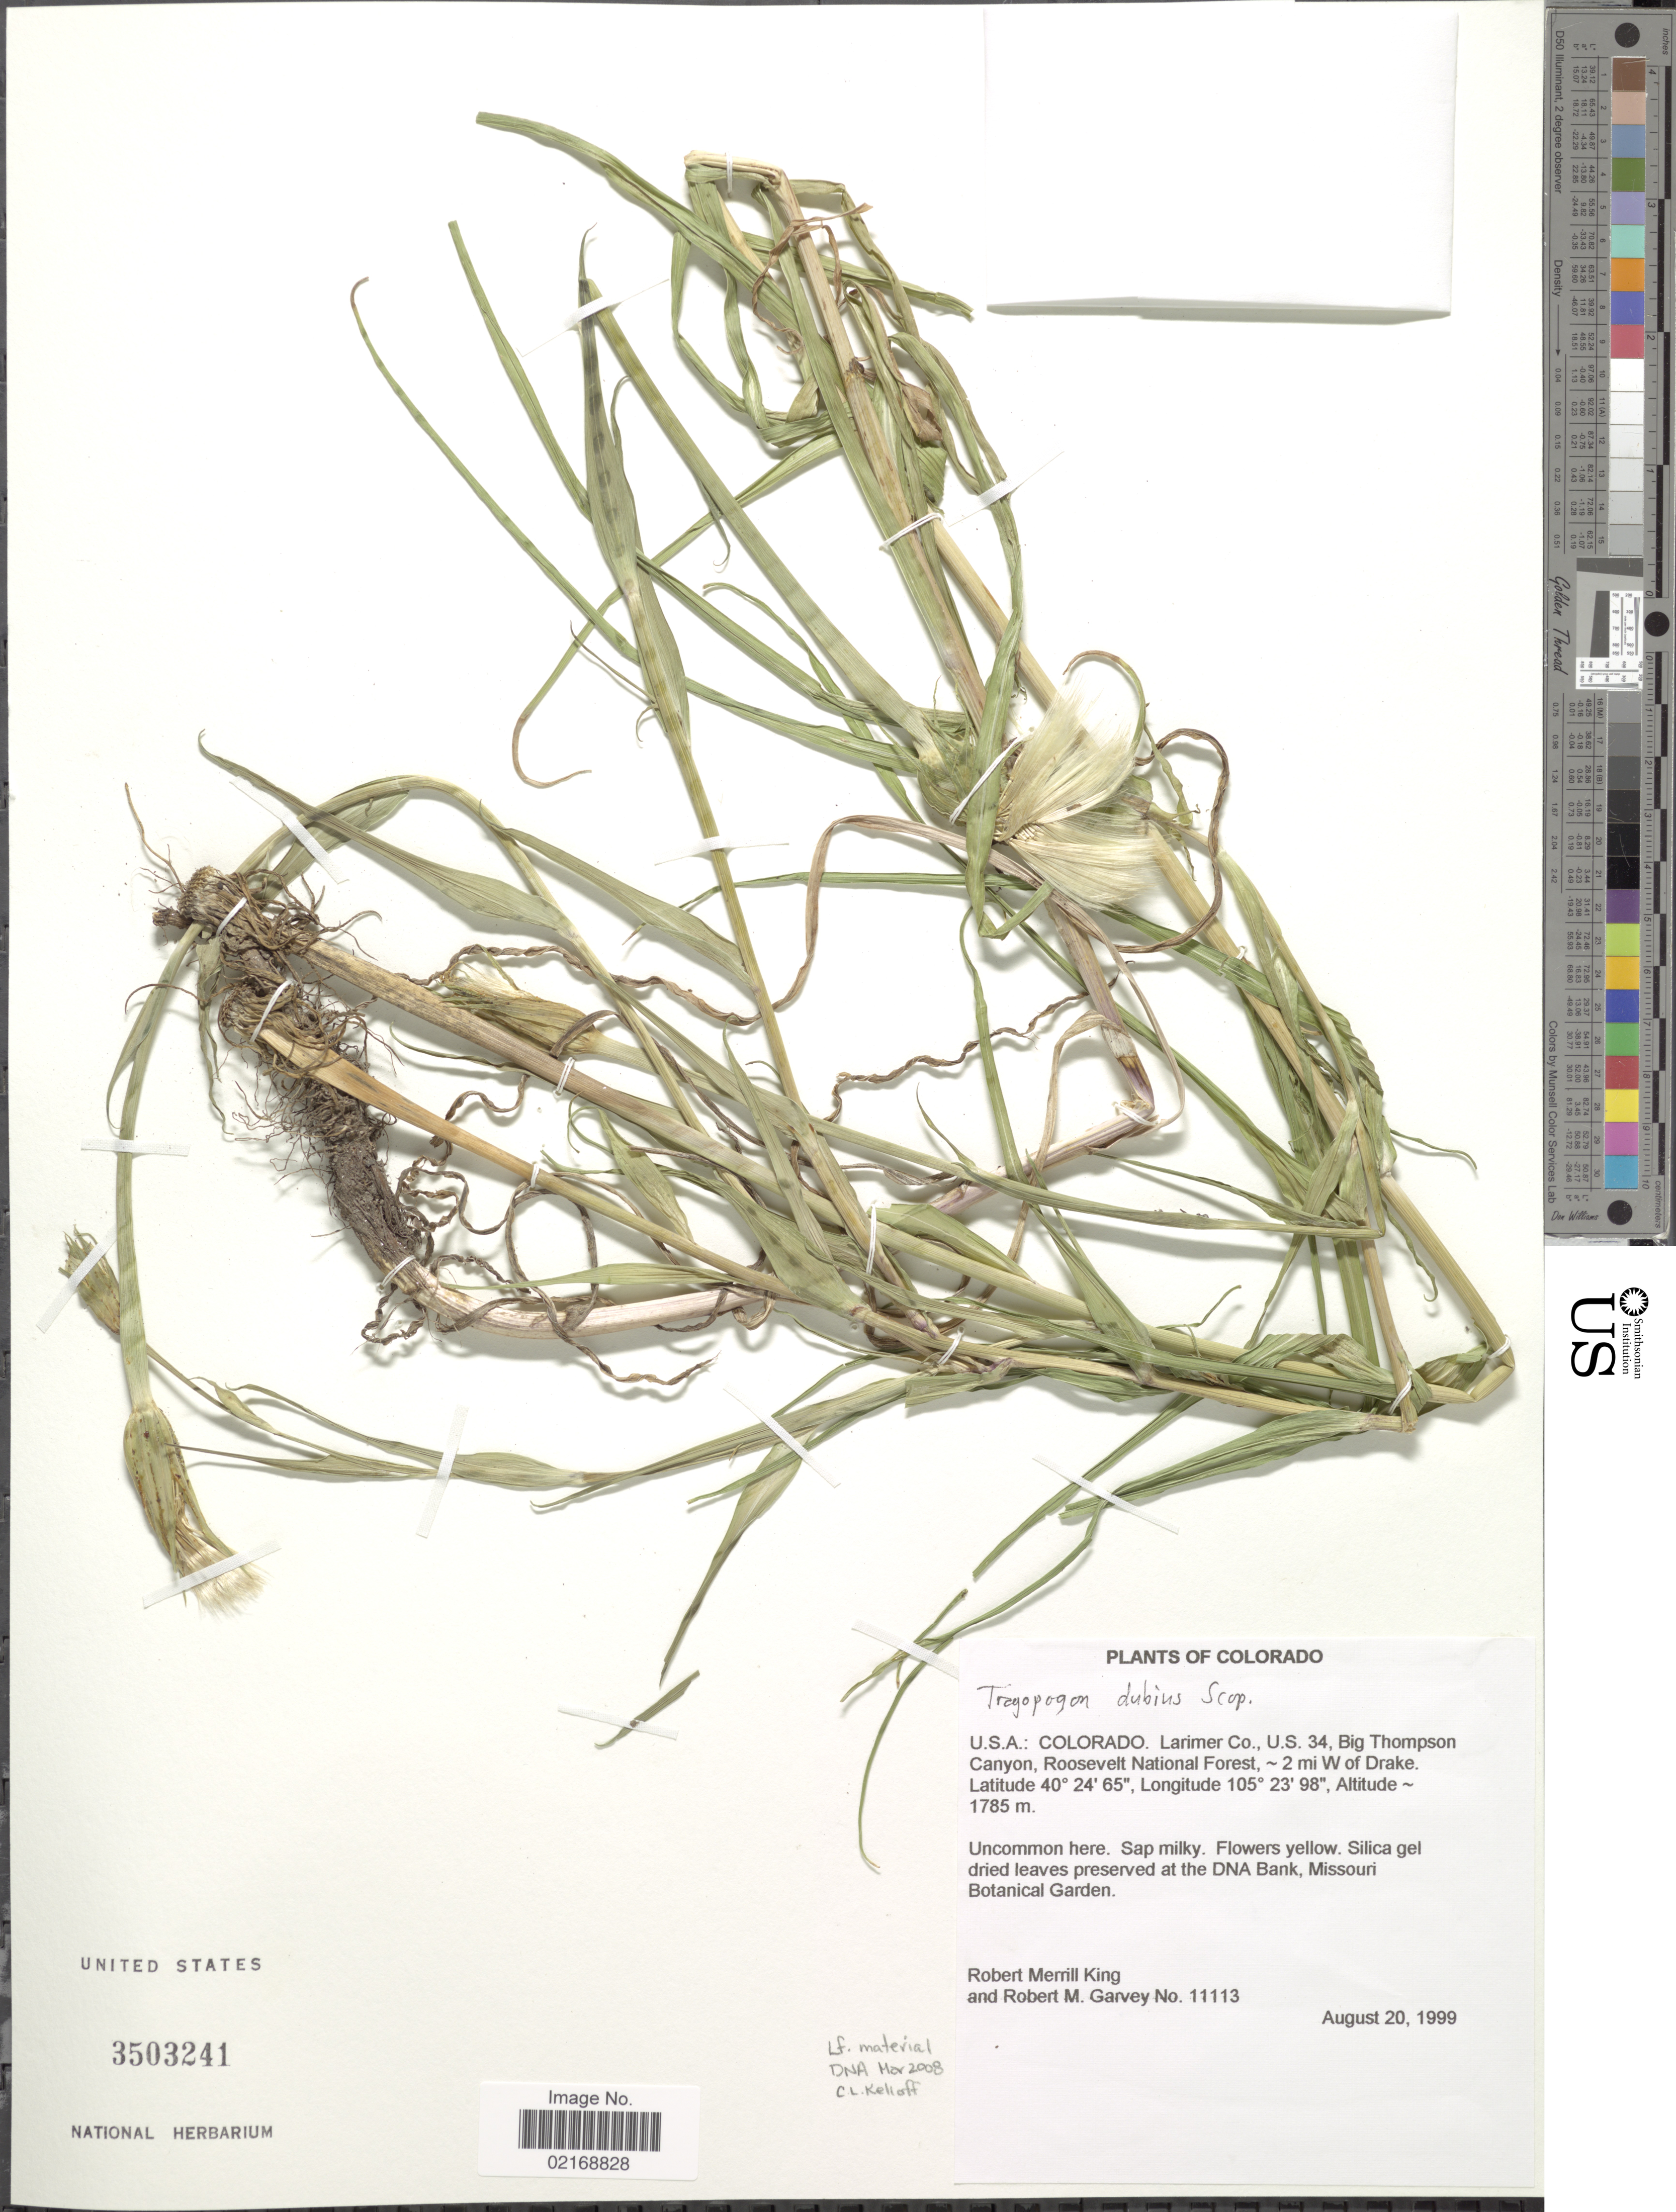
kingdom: Plantae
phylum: Tracheophyta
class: Magnoliopsida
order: Asterales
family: Asteraceae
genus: Tragopogon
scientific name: Tragopogon dubius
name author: Scop.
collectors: R. M. King & R. Garvey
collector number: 11113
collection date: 1999-08-20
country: United States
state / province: Colorado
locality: Larimer Co., U.S. 34, Big Thompson Canyon, Roosevelt National Forest, ~2 mi W of Drake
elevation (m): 1785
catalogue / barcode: US 3503241